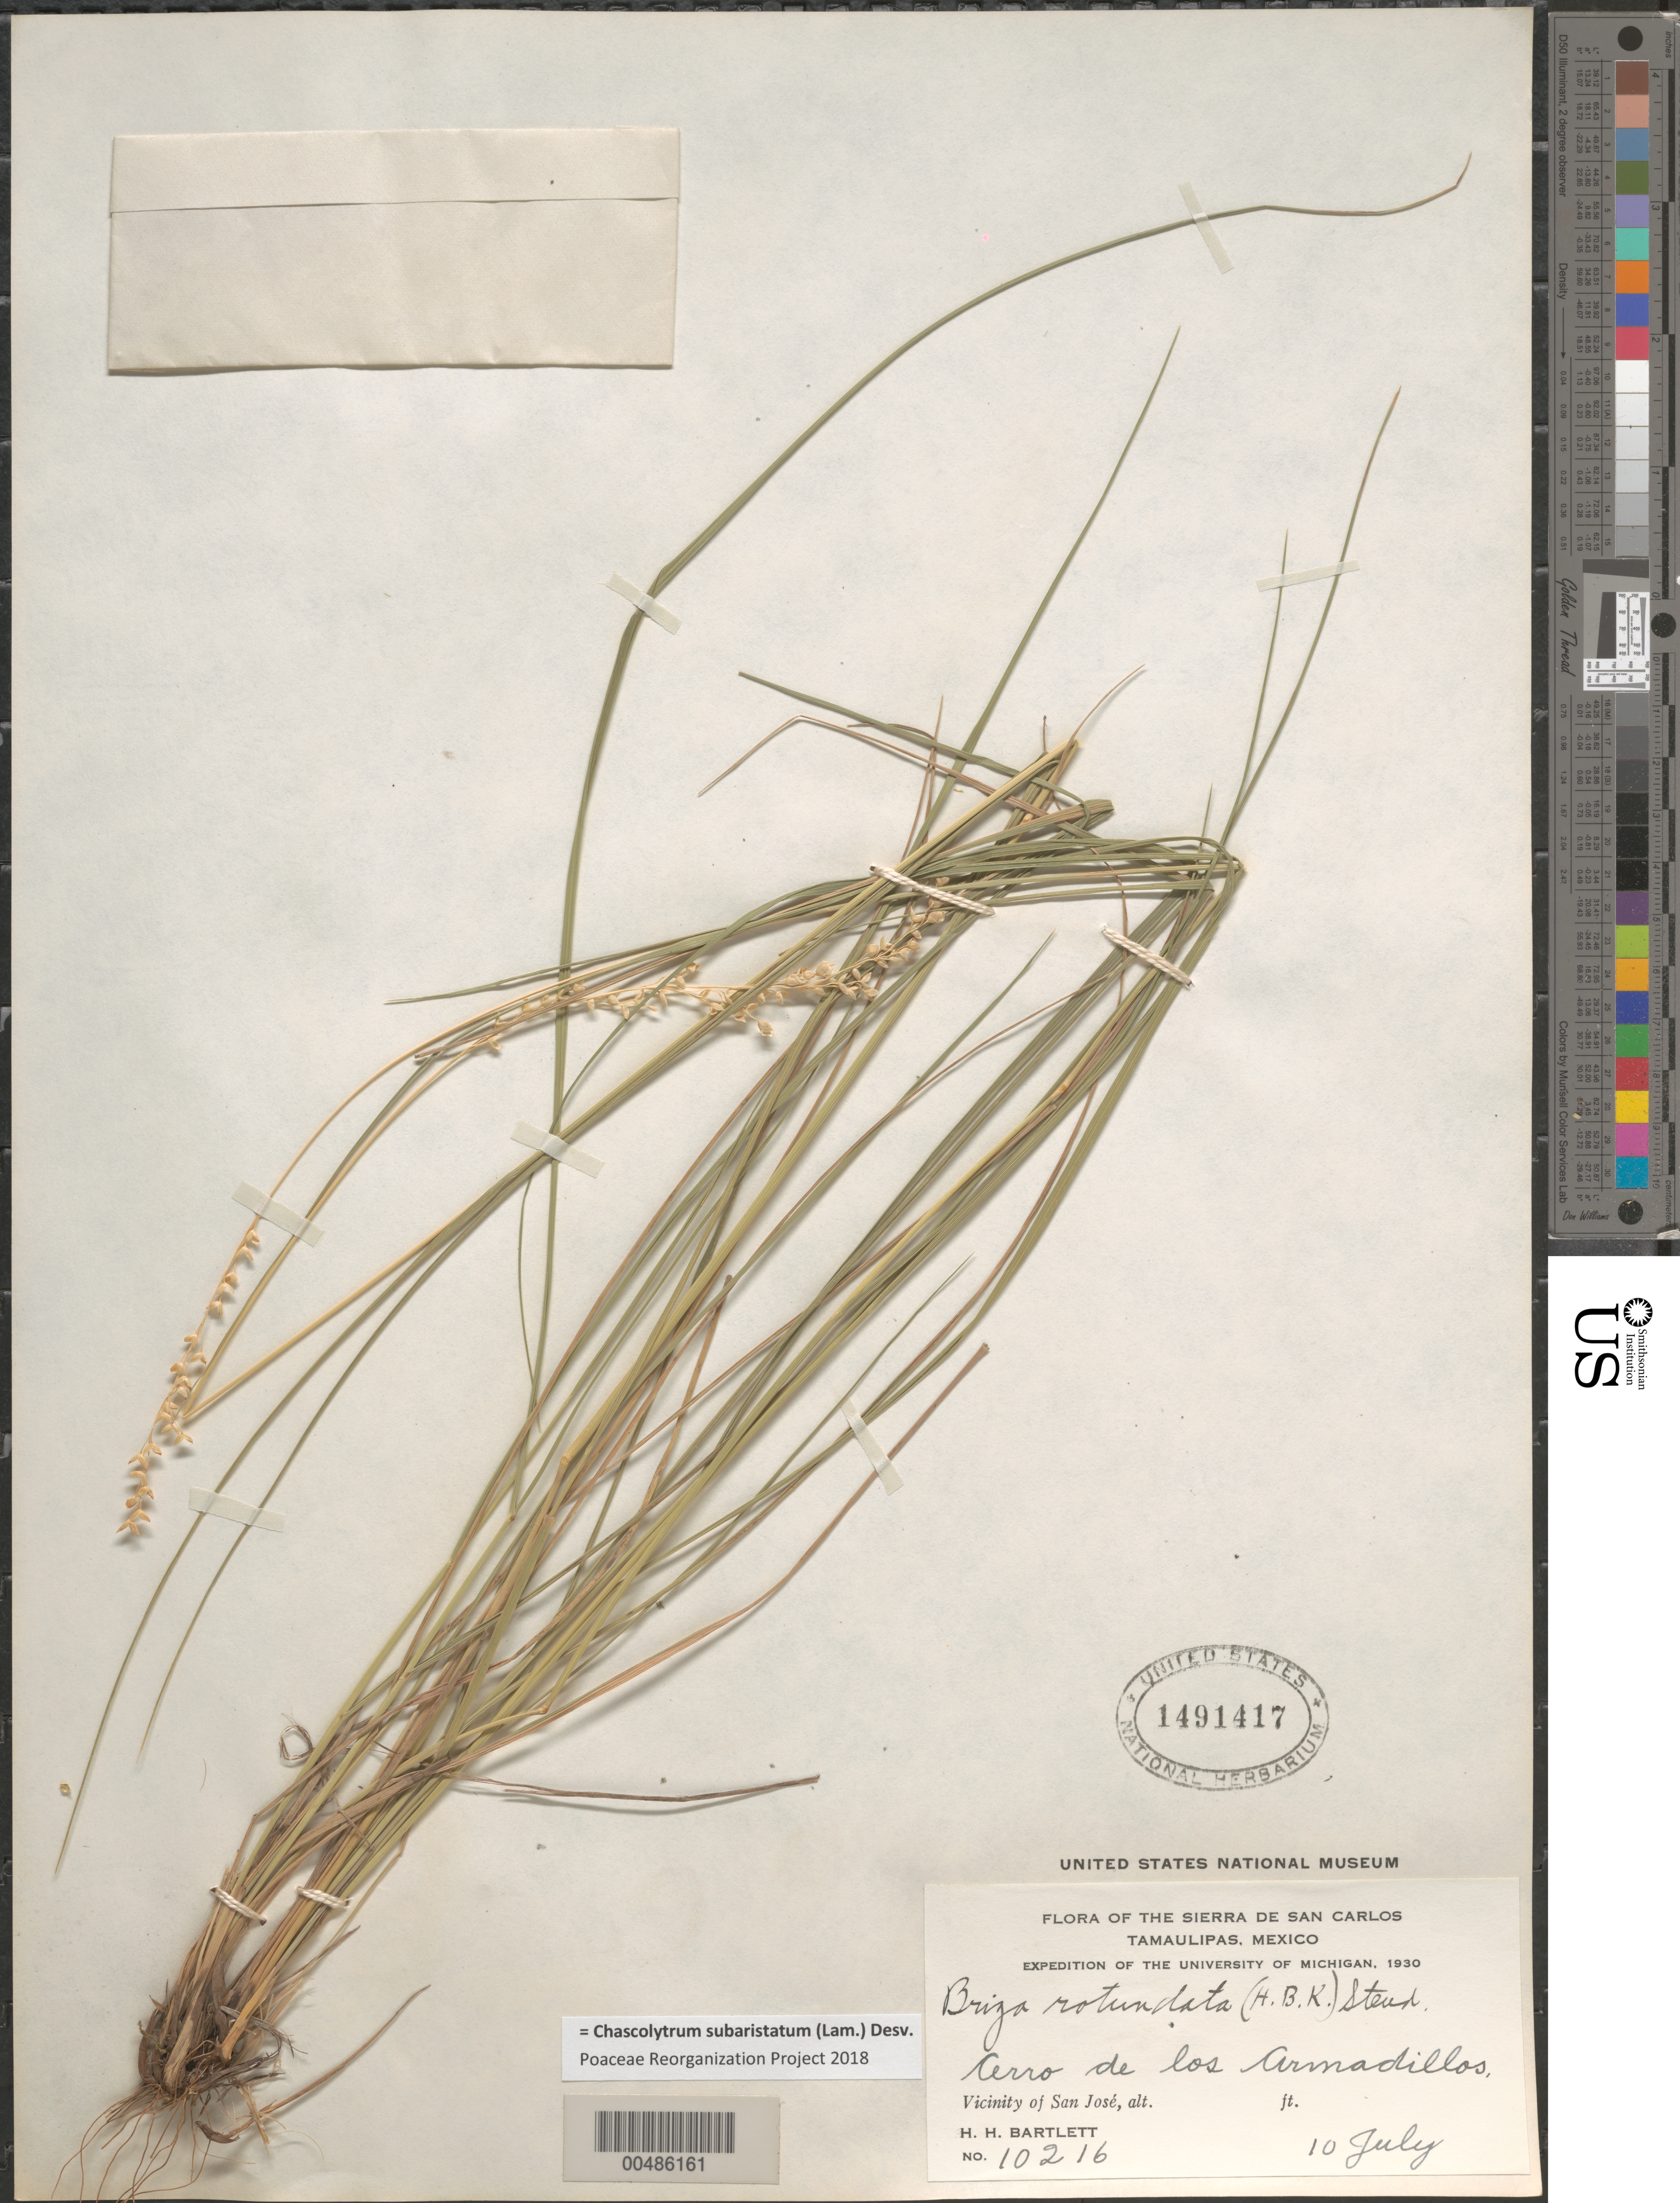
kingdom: Plantae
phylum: Tracheophyta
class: Liliopsida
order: Poales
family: Poaceae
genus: Chascolytrum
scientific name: Chascolytrum subaristatum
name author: (Lam.) Desv.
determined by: Poaceae Reorganization Project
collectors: H. H. Bartlett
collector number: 10216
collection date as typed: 10 Jul 1930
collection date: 1930-07-10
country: Mexico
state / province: Tamaulipas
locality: Sierra de San Carlos, Cerro de los Armadillos, vicinity of San Jos‚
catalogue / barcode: US 1491417